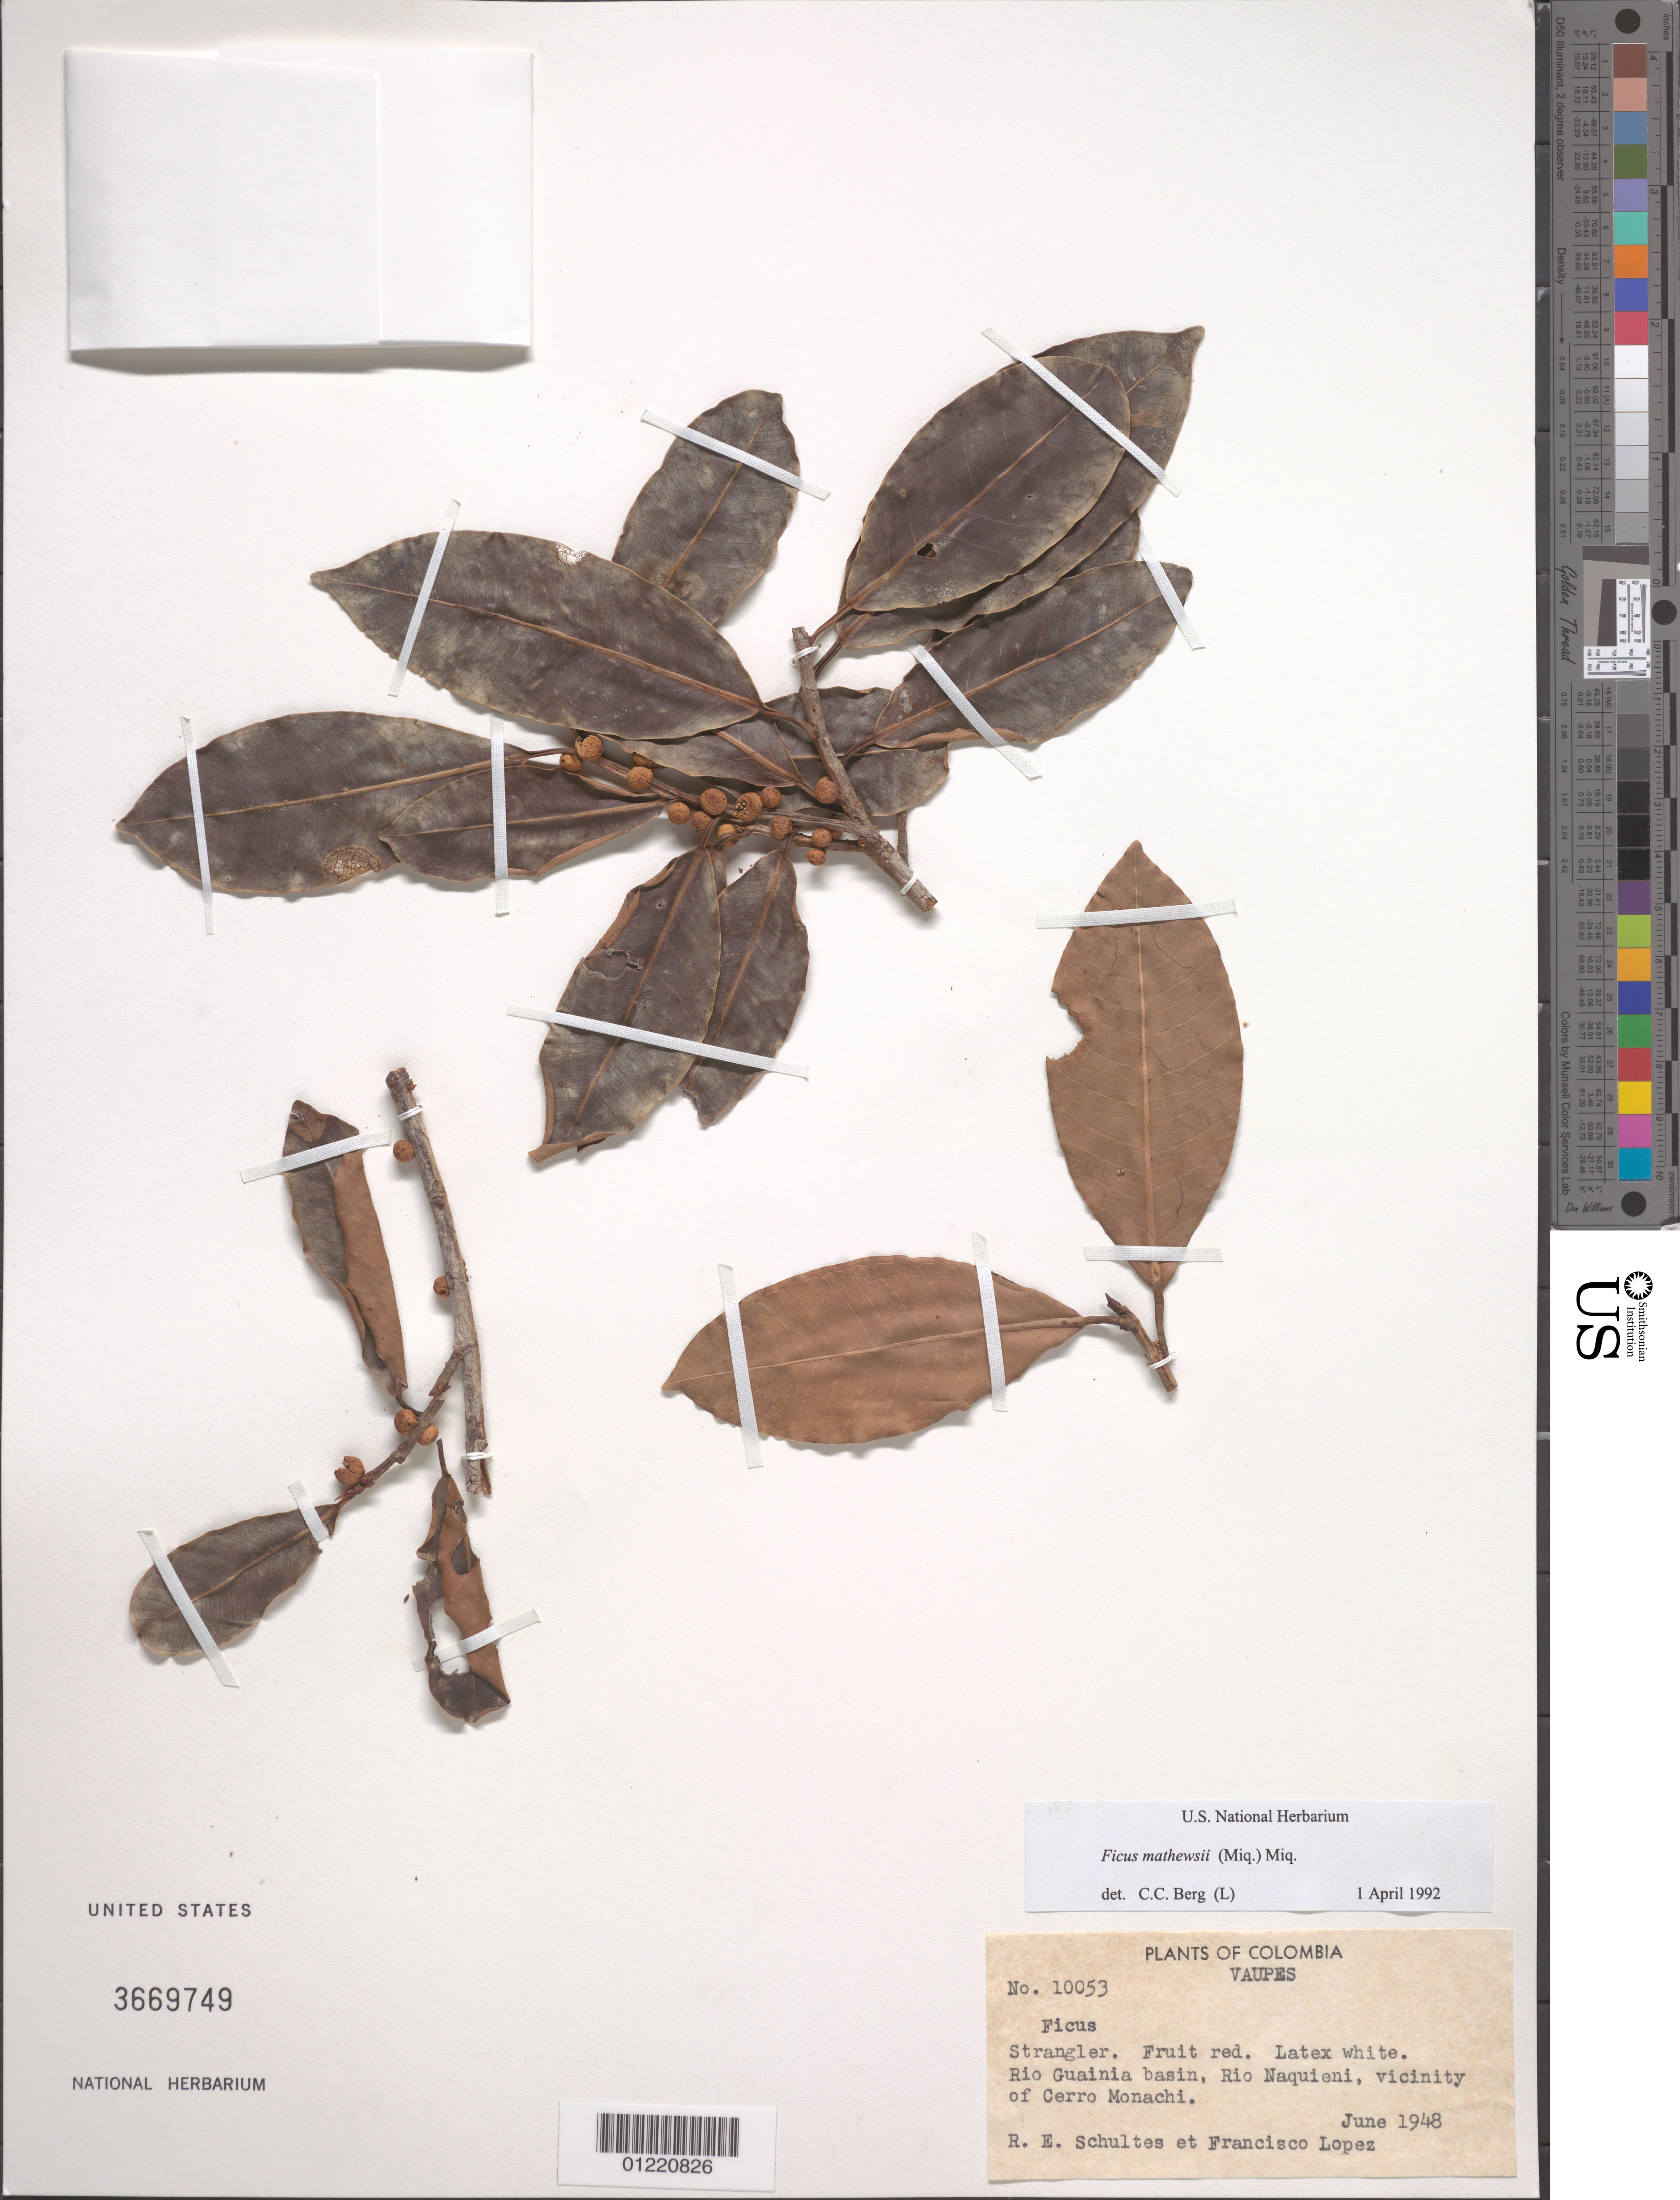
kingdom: Plantae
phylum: Tracheophyta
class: Magnoliopsida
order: Rosales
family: Moraceae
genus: Ficus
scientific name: Ficus mathewsii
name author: (Miq.) Miq.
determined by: Berg, C. C.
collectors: R. E. Schultes & F. López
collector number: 10053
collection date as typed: Jun 1948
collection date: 1948-06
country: Colombia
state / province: Vaupés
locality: Rio Guainia basin, Rio Naquieni, vicinity of Cerro Monachi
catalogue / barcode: US 3669749